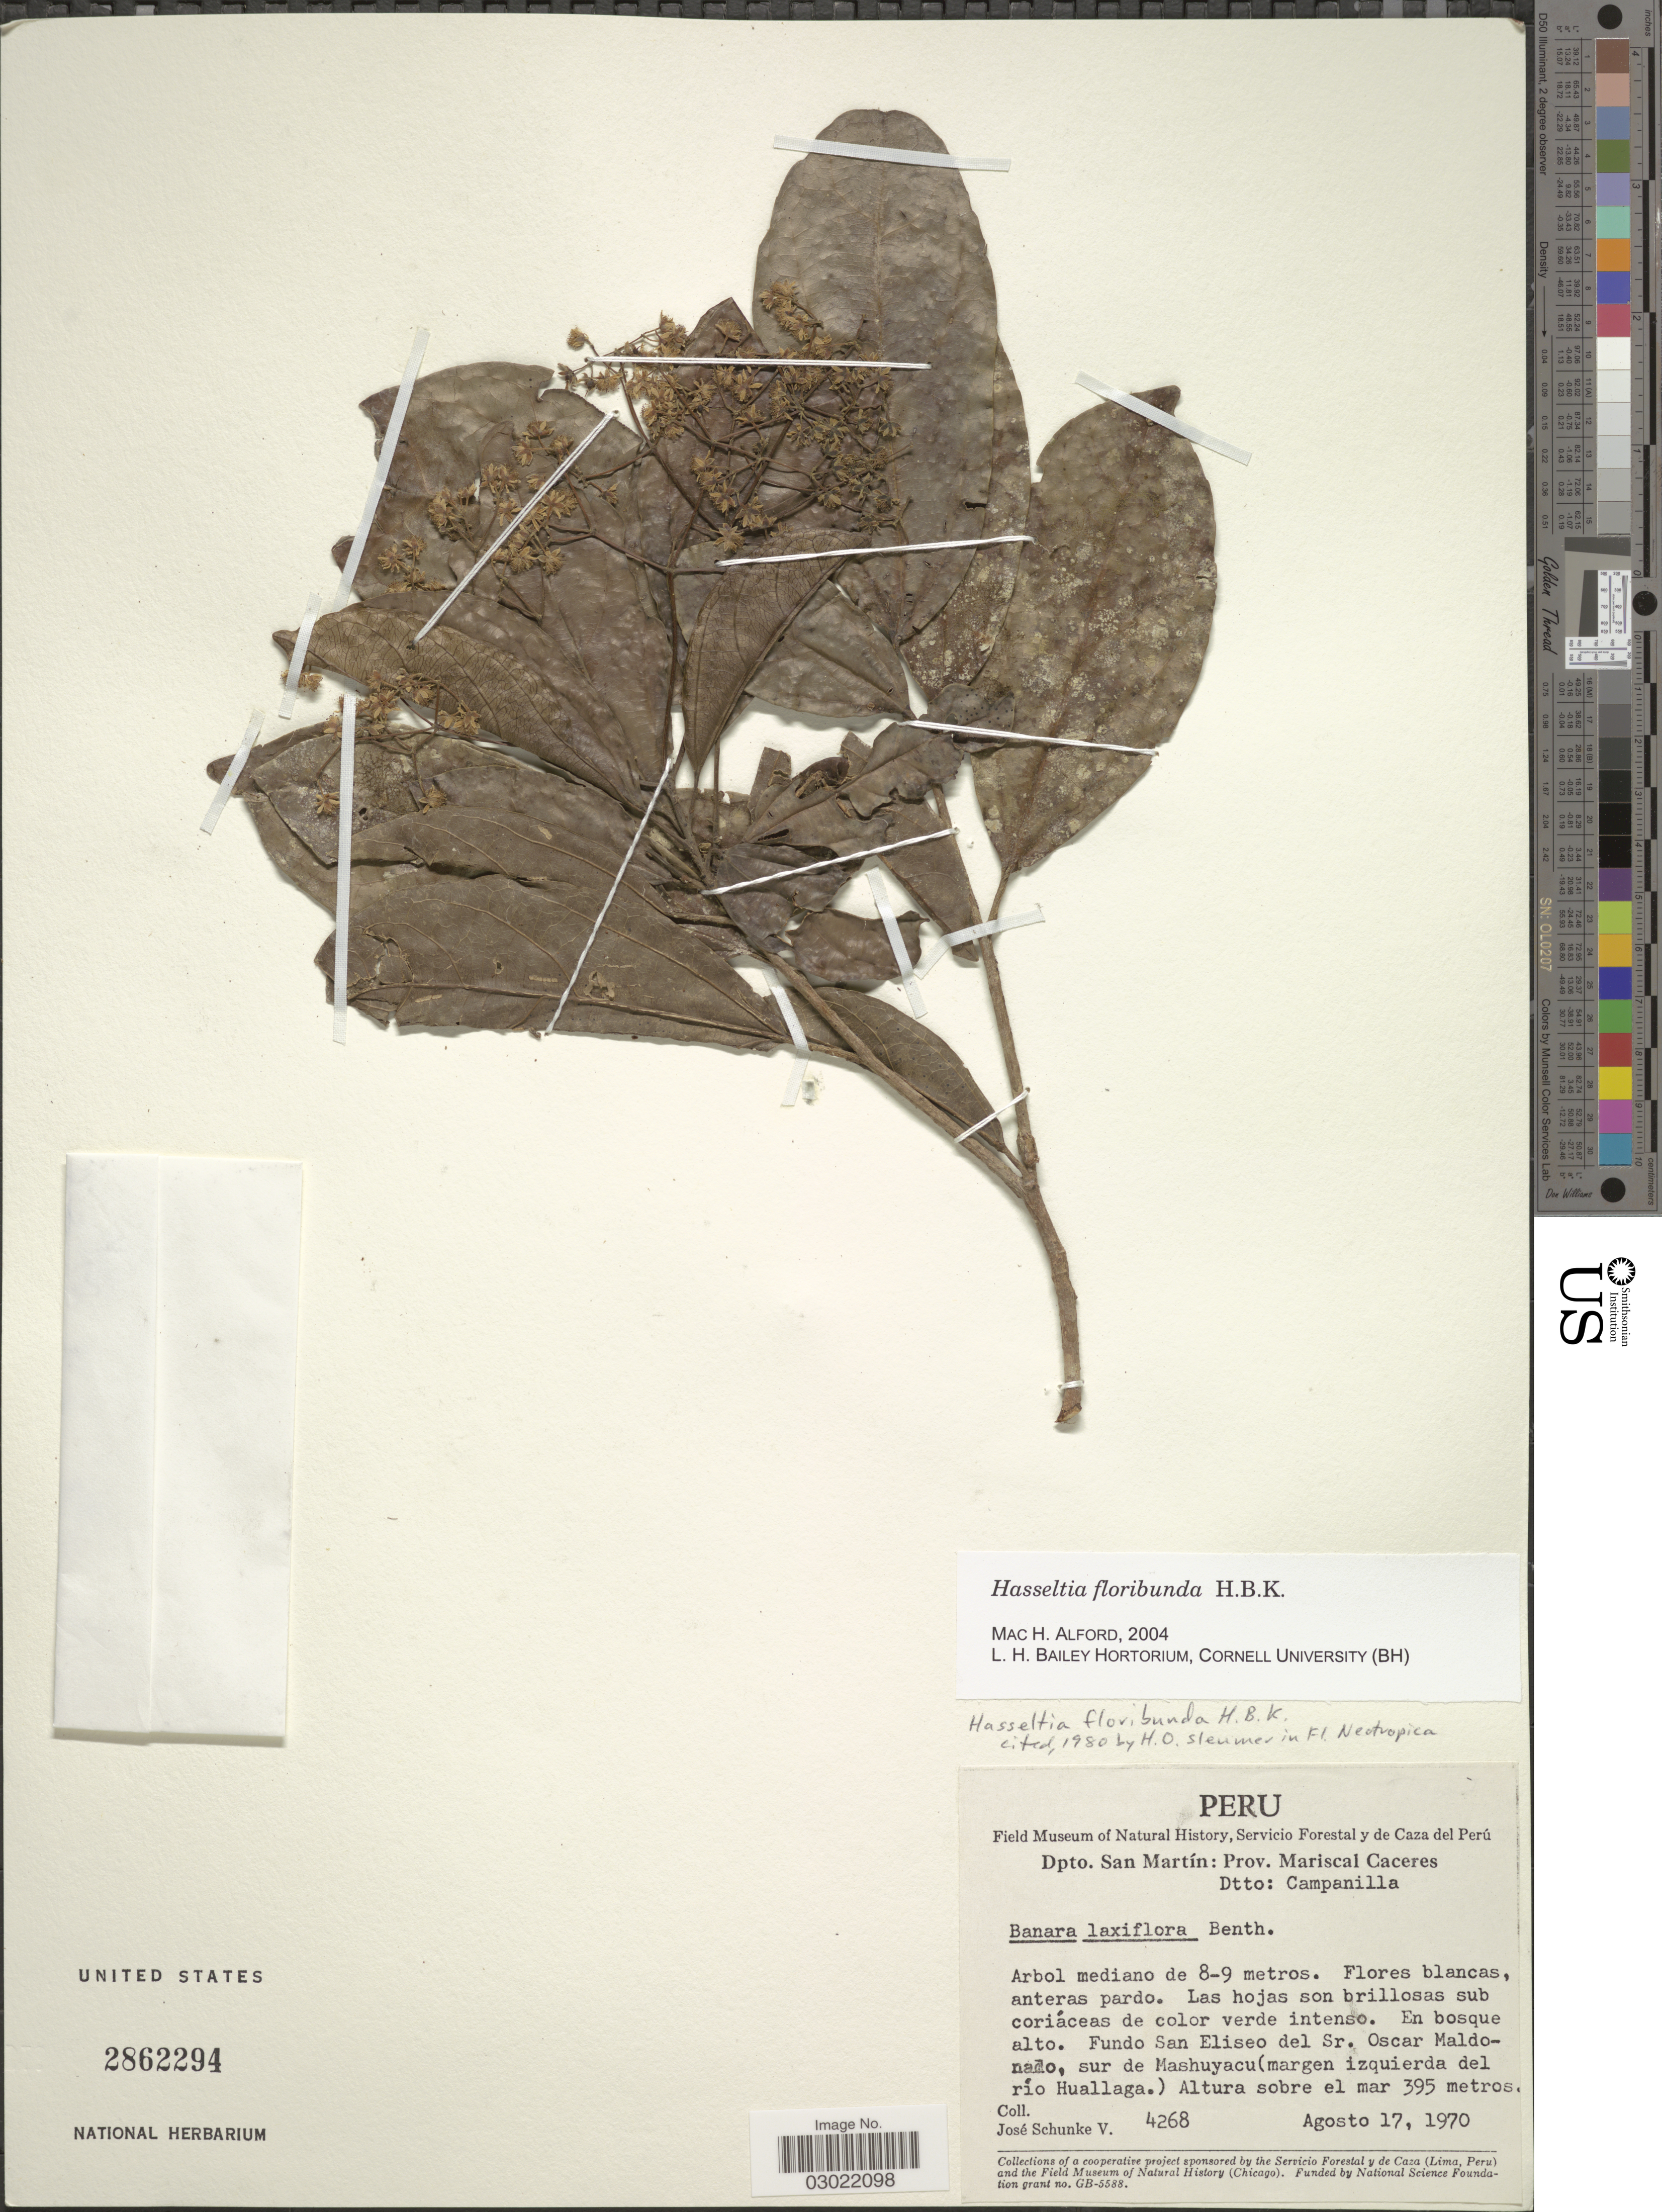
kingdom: Plantae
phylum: Tracheophyta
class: Magnoliopsida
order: Malpighiales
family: Salicaceae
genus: Hasseltia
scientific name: Hasseltia floribunda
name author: Kunth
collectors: J. Schunke Vigo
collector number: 4268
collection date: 1970-08-17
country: Peru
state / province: San Martín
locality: Dpto. San Martín: Prov. Mariscal Caceres. Dtto: Campanilla. Fundo San Eliseo del Sr. Oscar Maldonado, sur de Mashuyacu (margen izquierda del río Huallaga.).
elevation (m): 395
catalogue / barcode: US 2862294